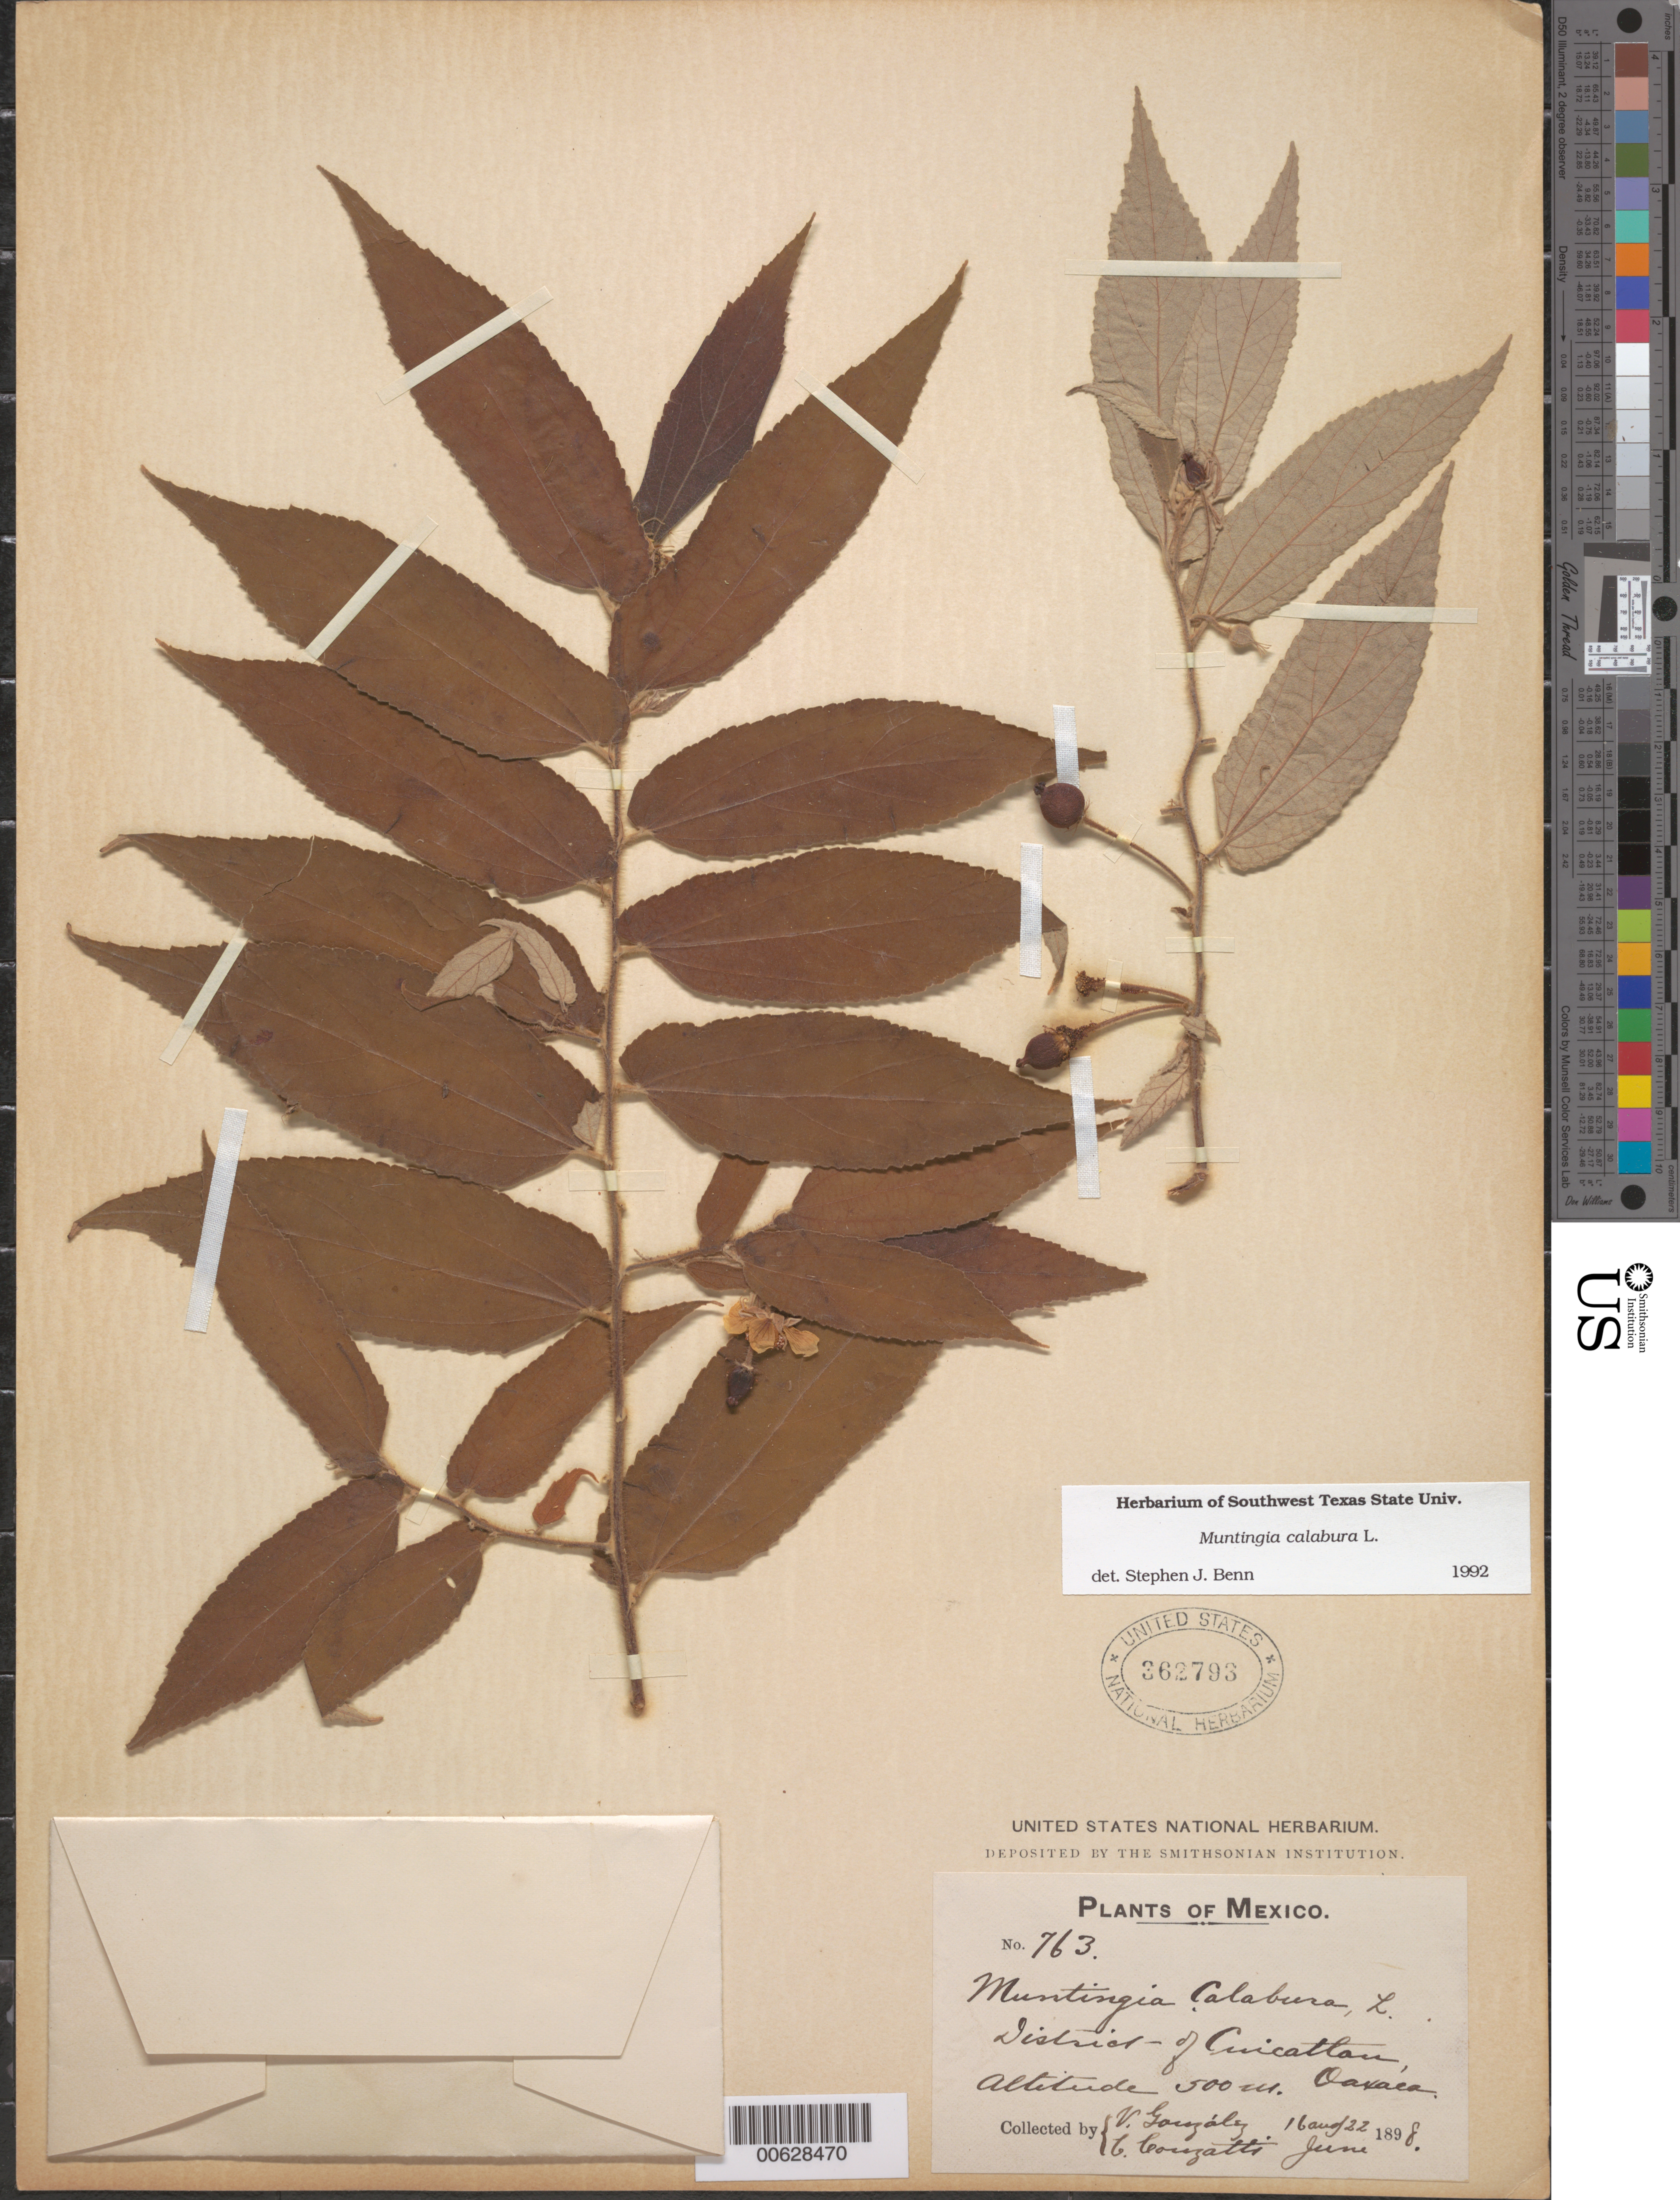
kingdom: Plantae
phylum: Tracheophyta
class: Magnoliopsida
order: Malvales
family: Muntingiaceae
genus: Muntingia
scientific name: Muntingia calabura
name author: L.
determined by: Benn, S. J.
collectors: V. Gonzalez & C. Conzatti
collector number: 763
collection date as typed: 16 Jun 1898 to 22 Jun 1898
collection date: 1898-06-16/1898-06-22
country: Mexico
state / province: Oaxaca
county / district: Cuicatlán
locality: sine loc.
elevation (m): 500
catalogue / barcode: US 362793